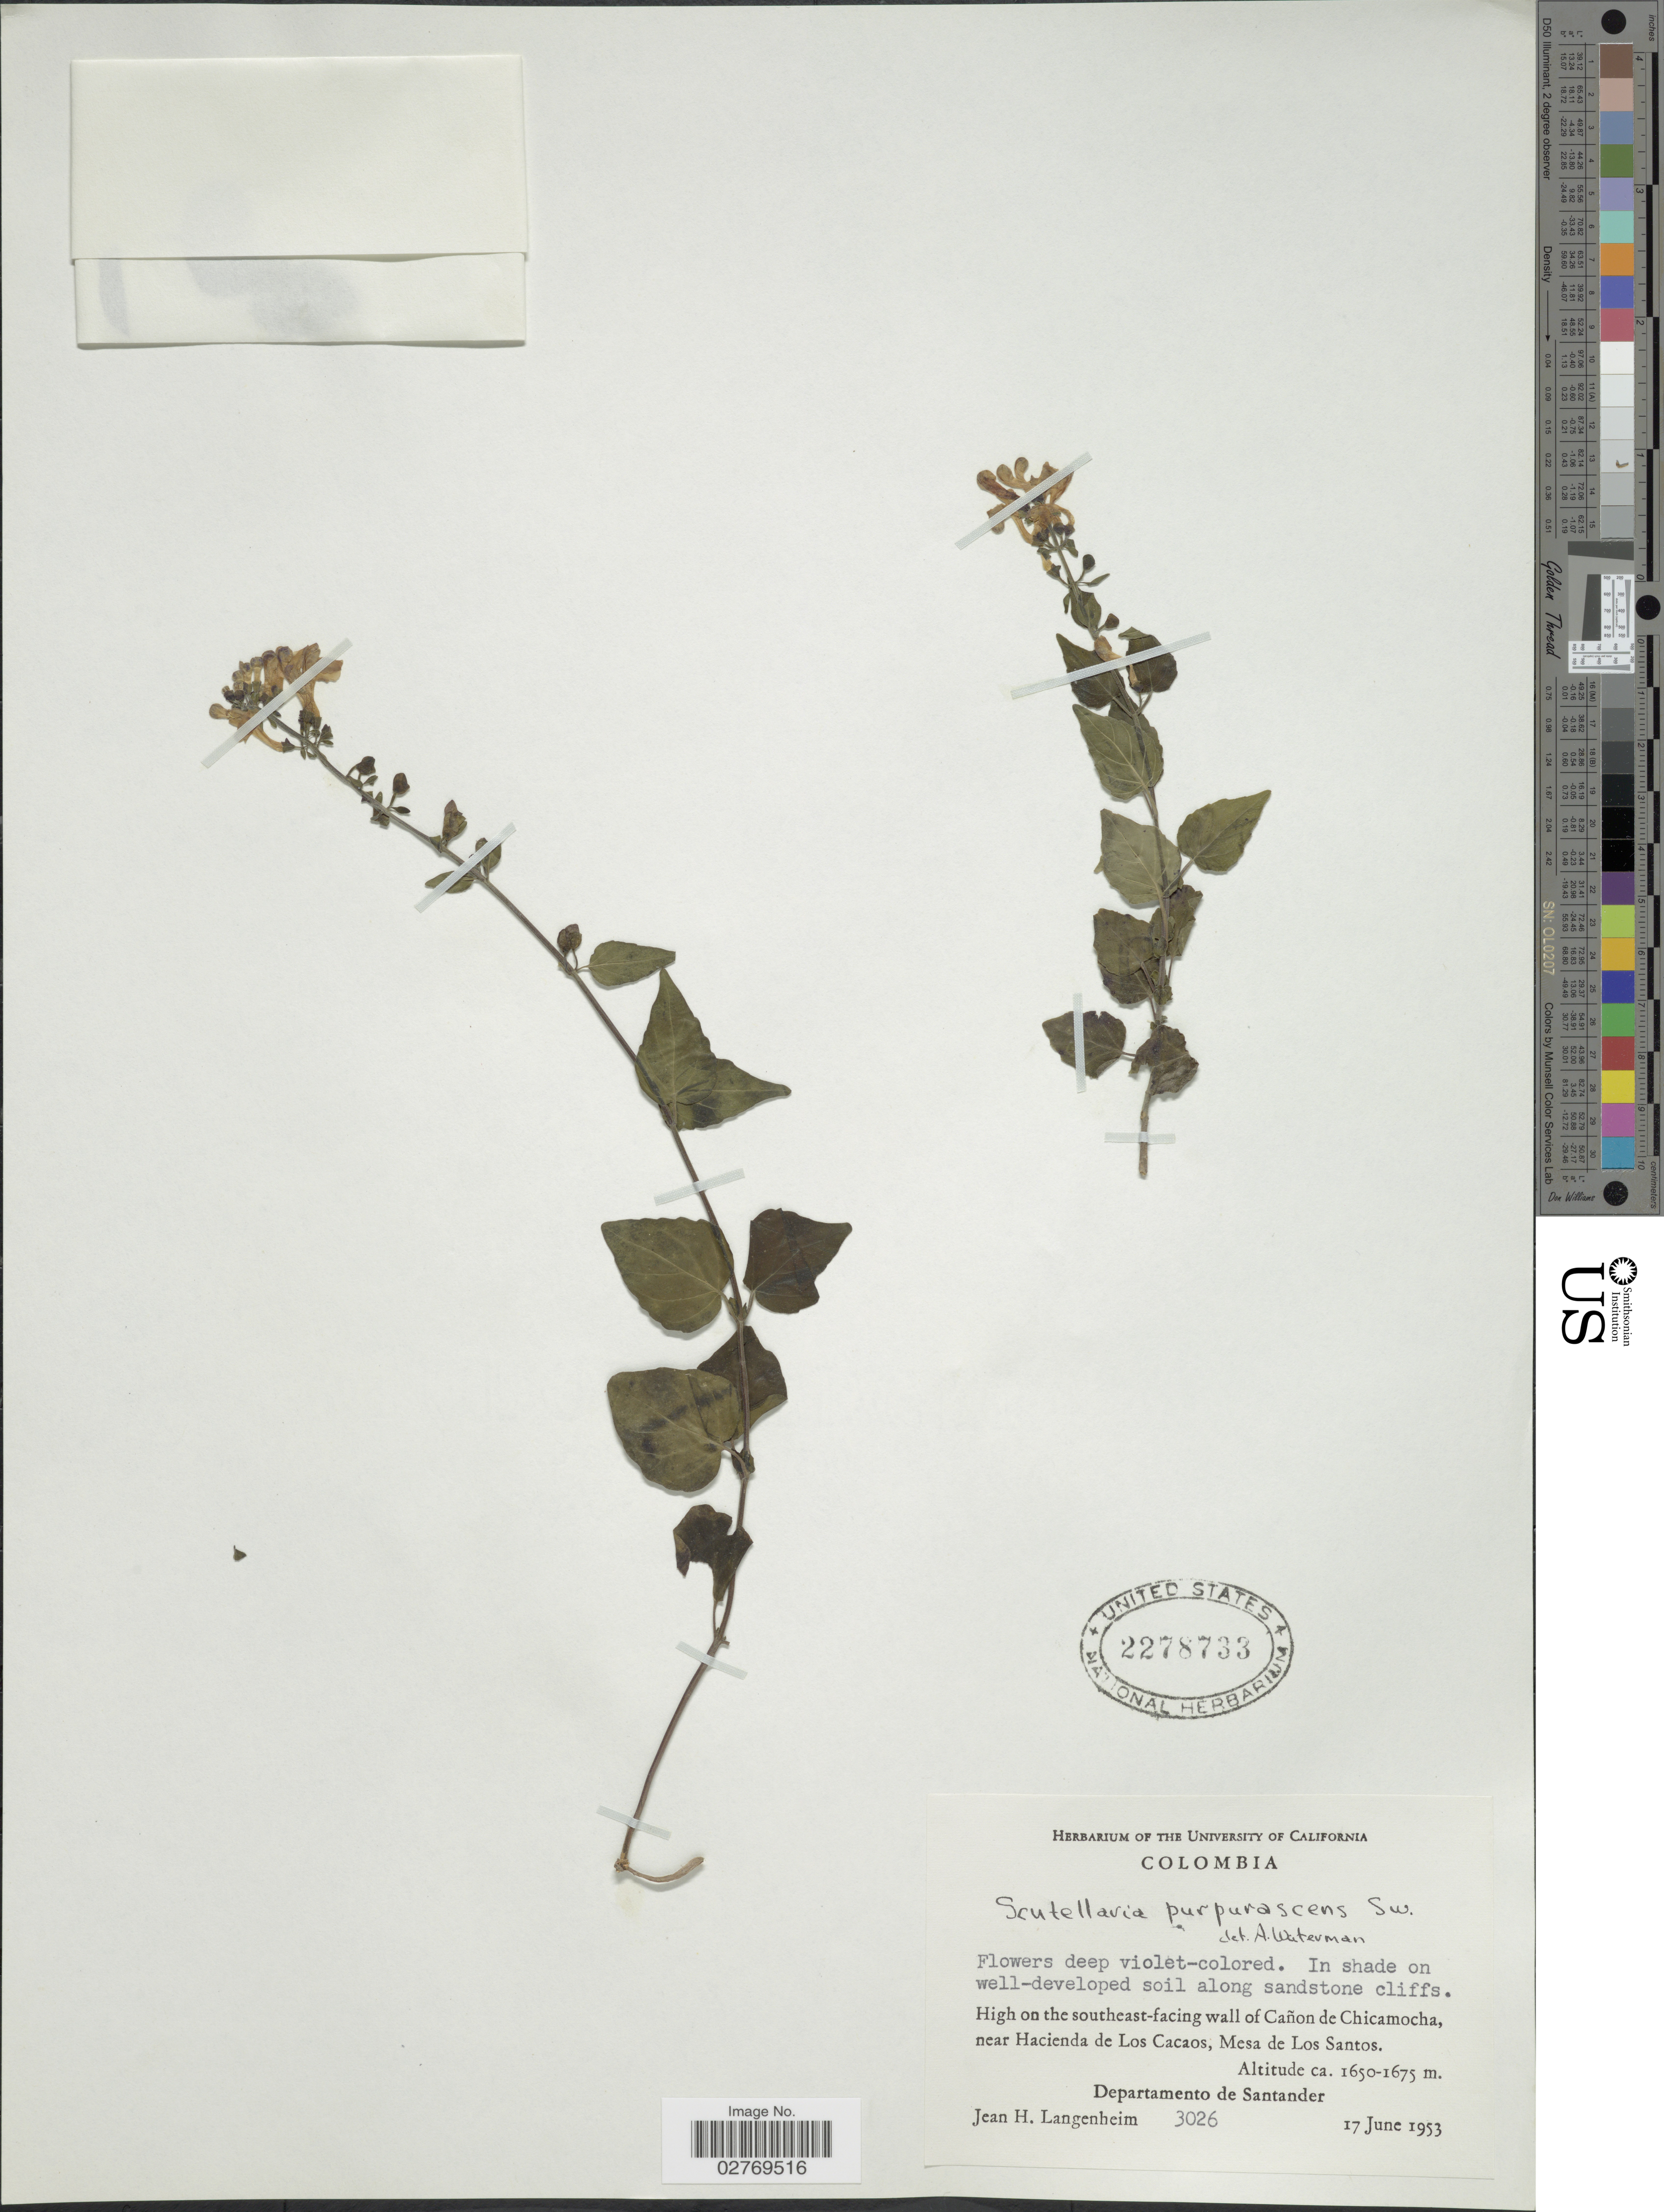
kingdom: Plantae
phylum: Tracheophyta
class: Magnoliopsida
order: Lamiales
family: Lamiaceae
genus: Scutellaria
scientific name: Scutellaria purpurascens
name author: Sw.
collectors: J. H. Langenheim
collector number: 3026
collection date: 1953-06-17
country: Colombia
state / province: Santander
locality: High on the southeast-facing wall of Cañon de Chicamocha, near Hacienda de Los Cacaos, Mesa de Los Santos. Departamento de Santander.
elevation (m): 1650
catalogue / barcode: US 2278733